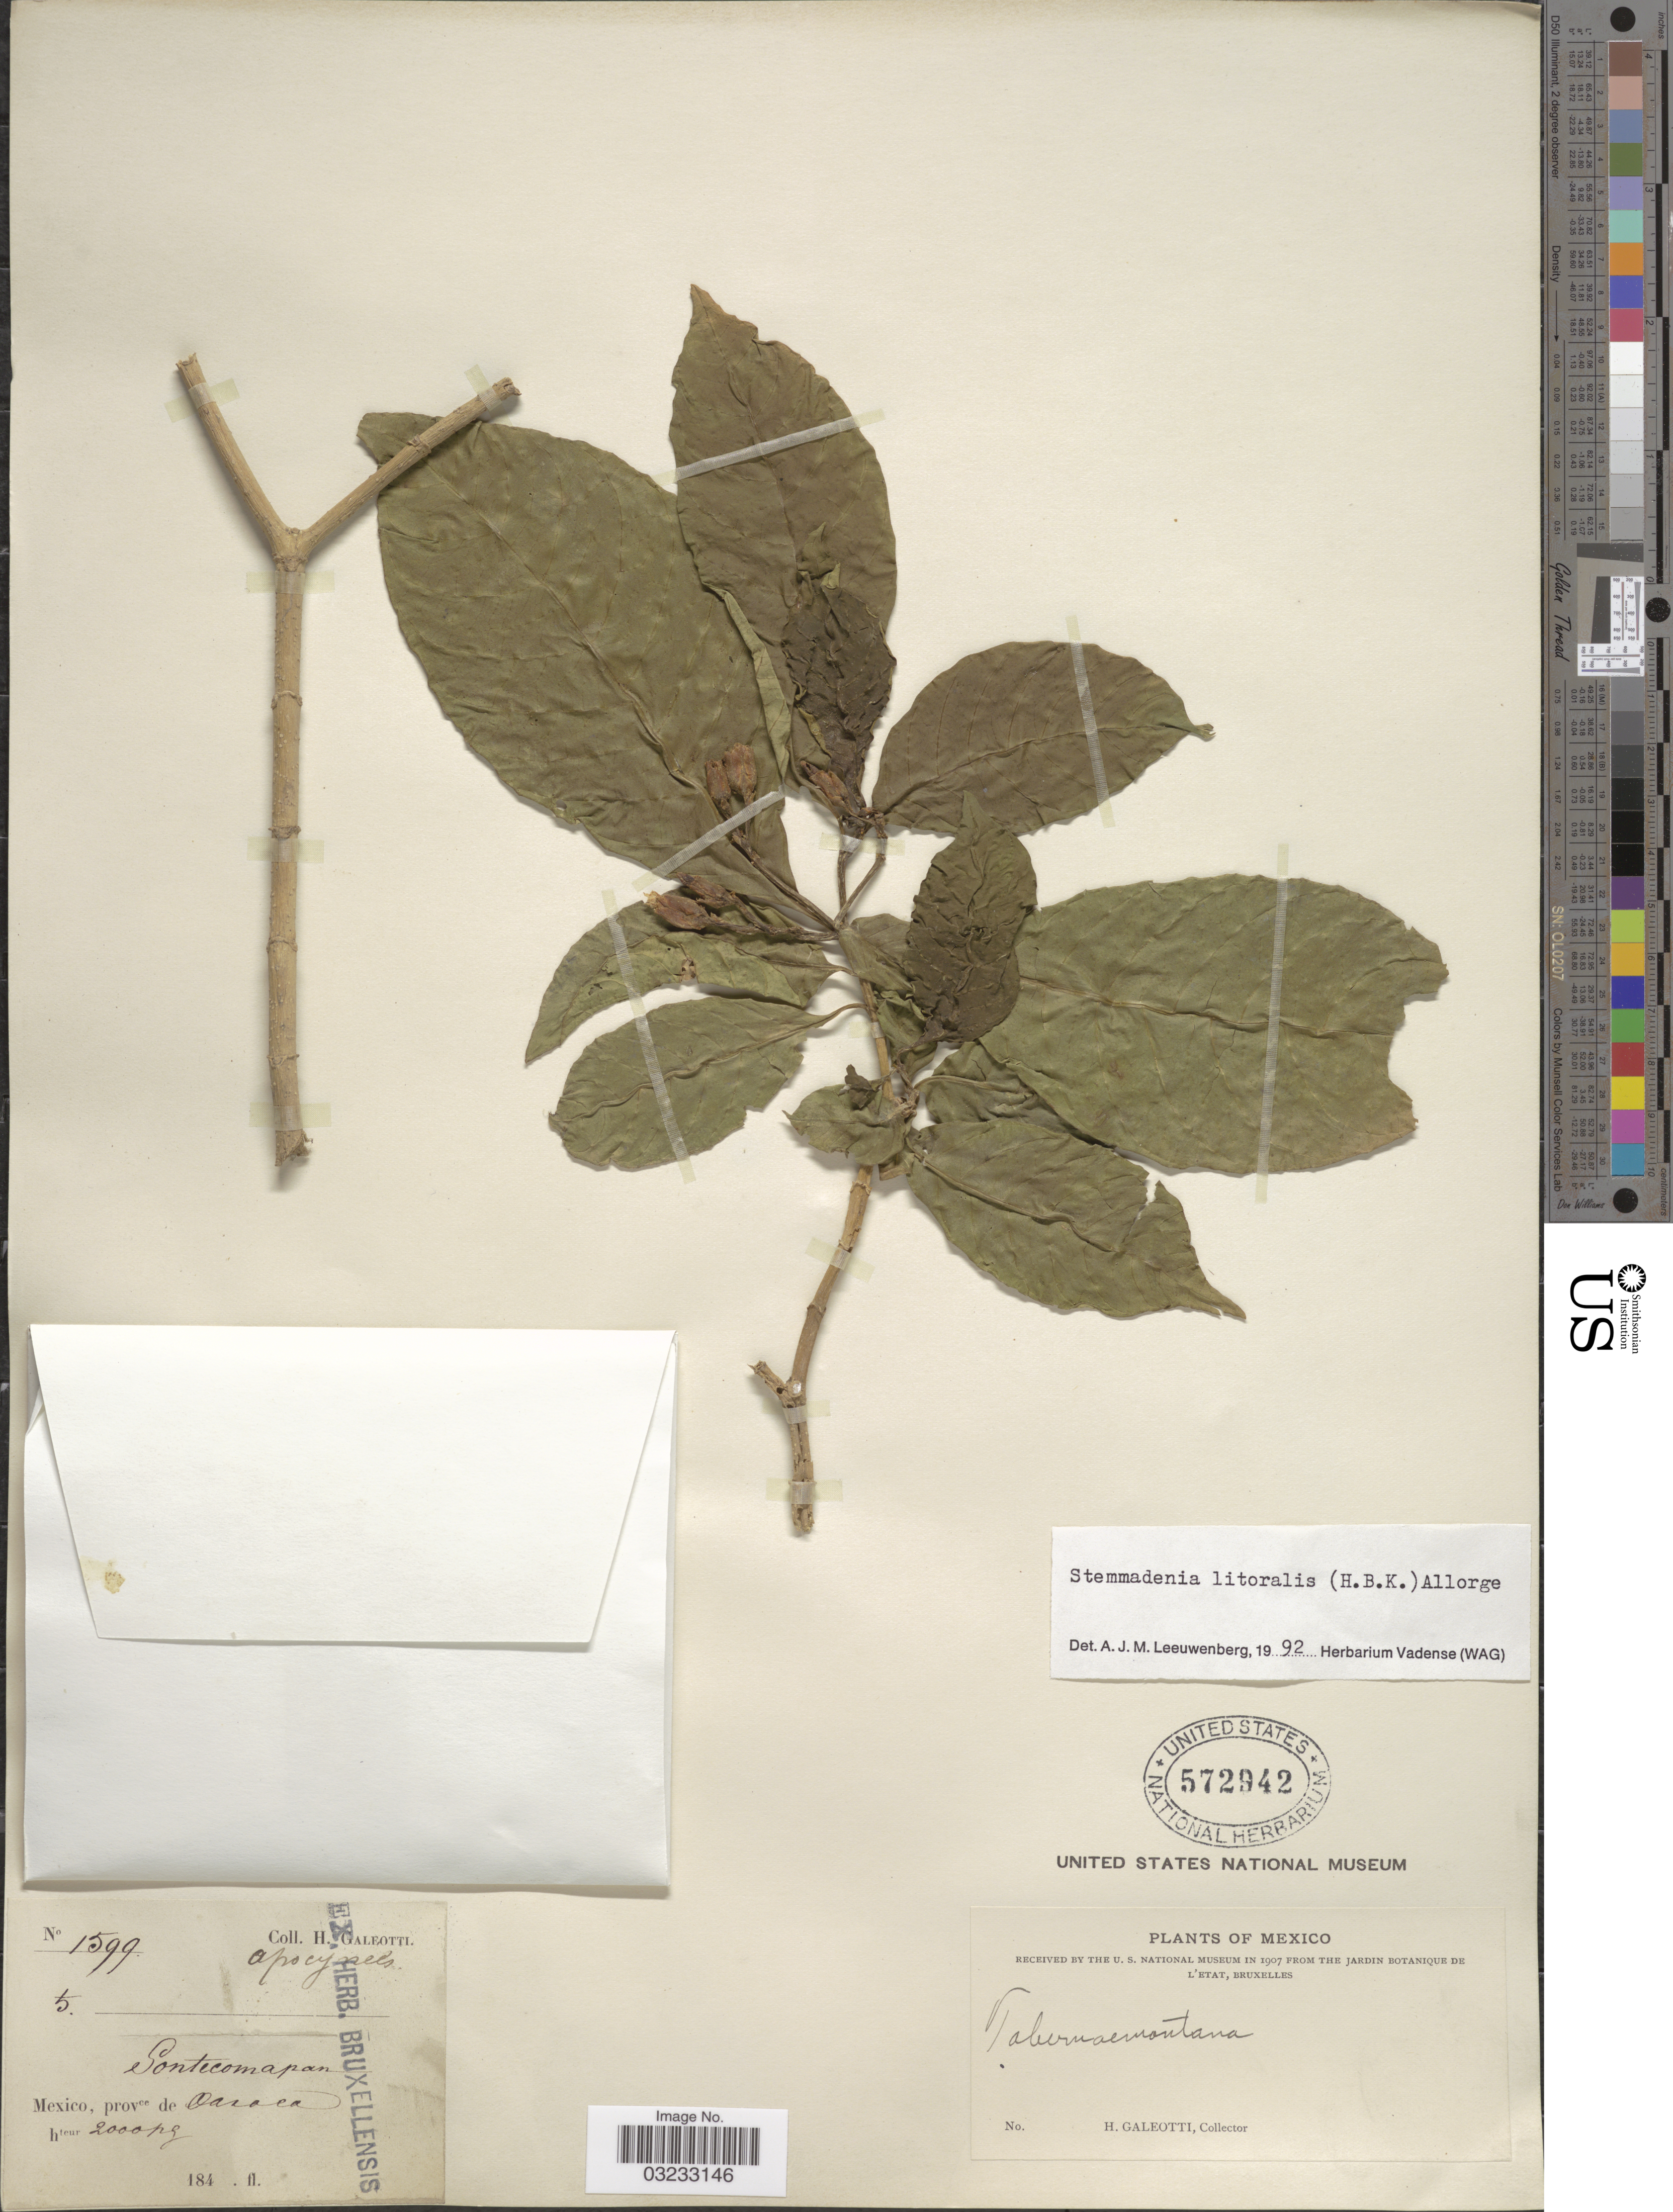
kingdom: Plantae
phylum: Tracheophyta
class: Magnoliopsida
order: Gentianales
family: Apocynaceae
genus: Stemmadenia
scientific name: Stemmadenia litoralis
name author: (Kunth) L. Allorge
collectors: -. Galeotti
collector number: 1599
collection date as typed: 184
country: Mexico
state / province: Oaxaca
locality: Sontecomapan.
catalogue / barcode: US 572942